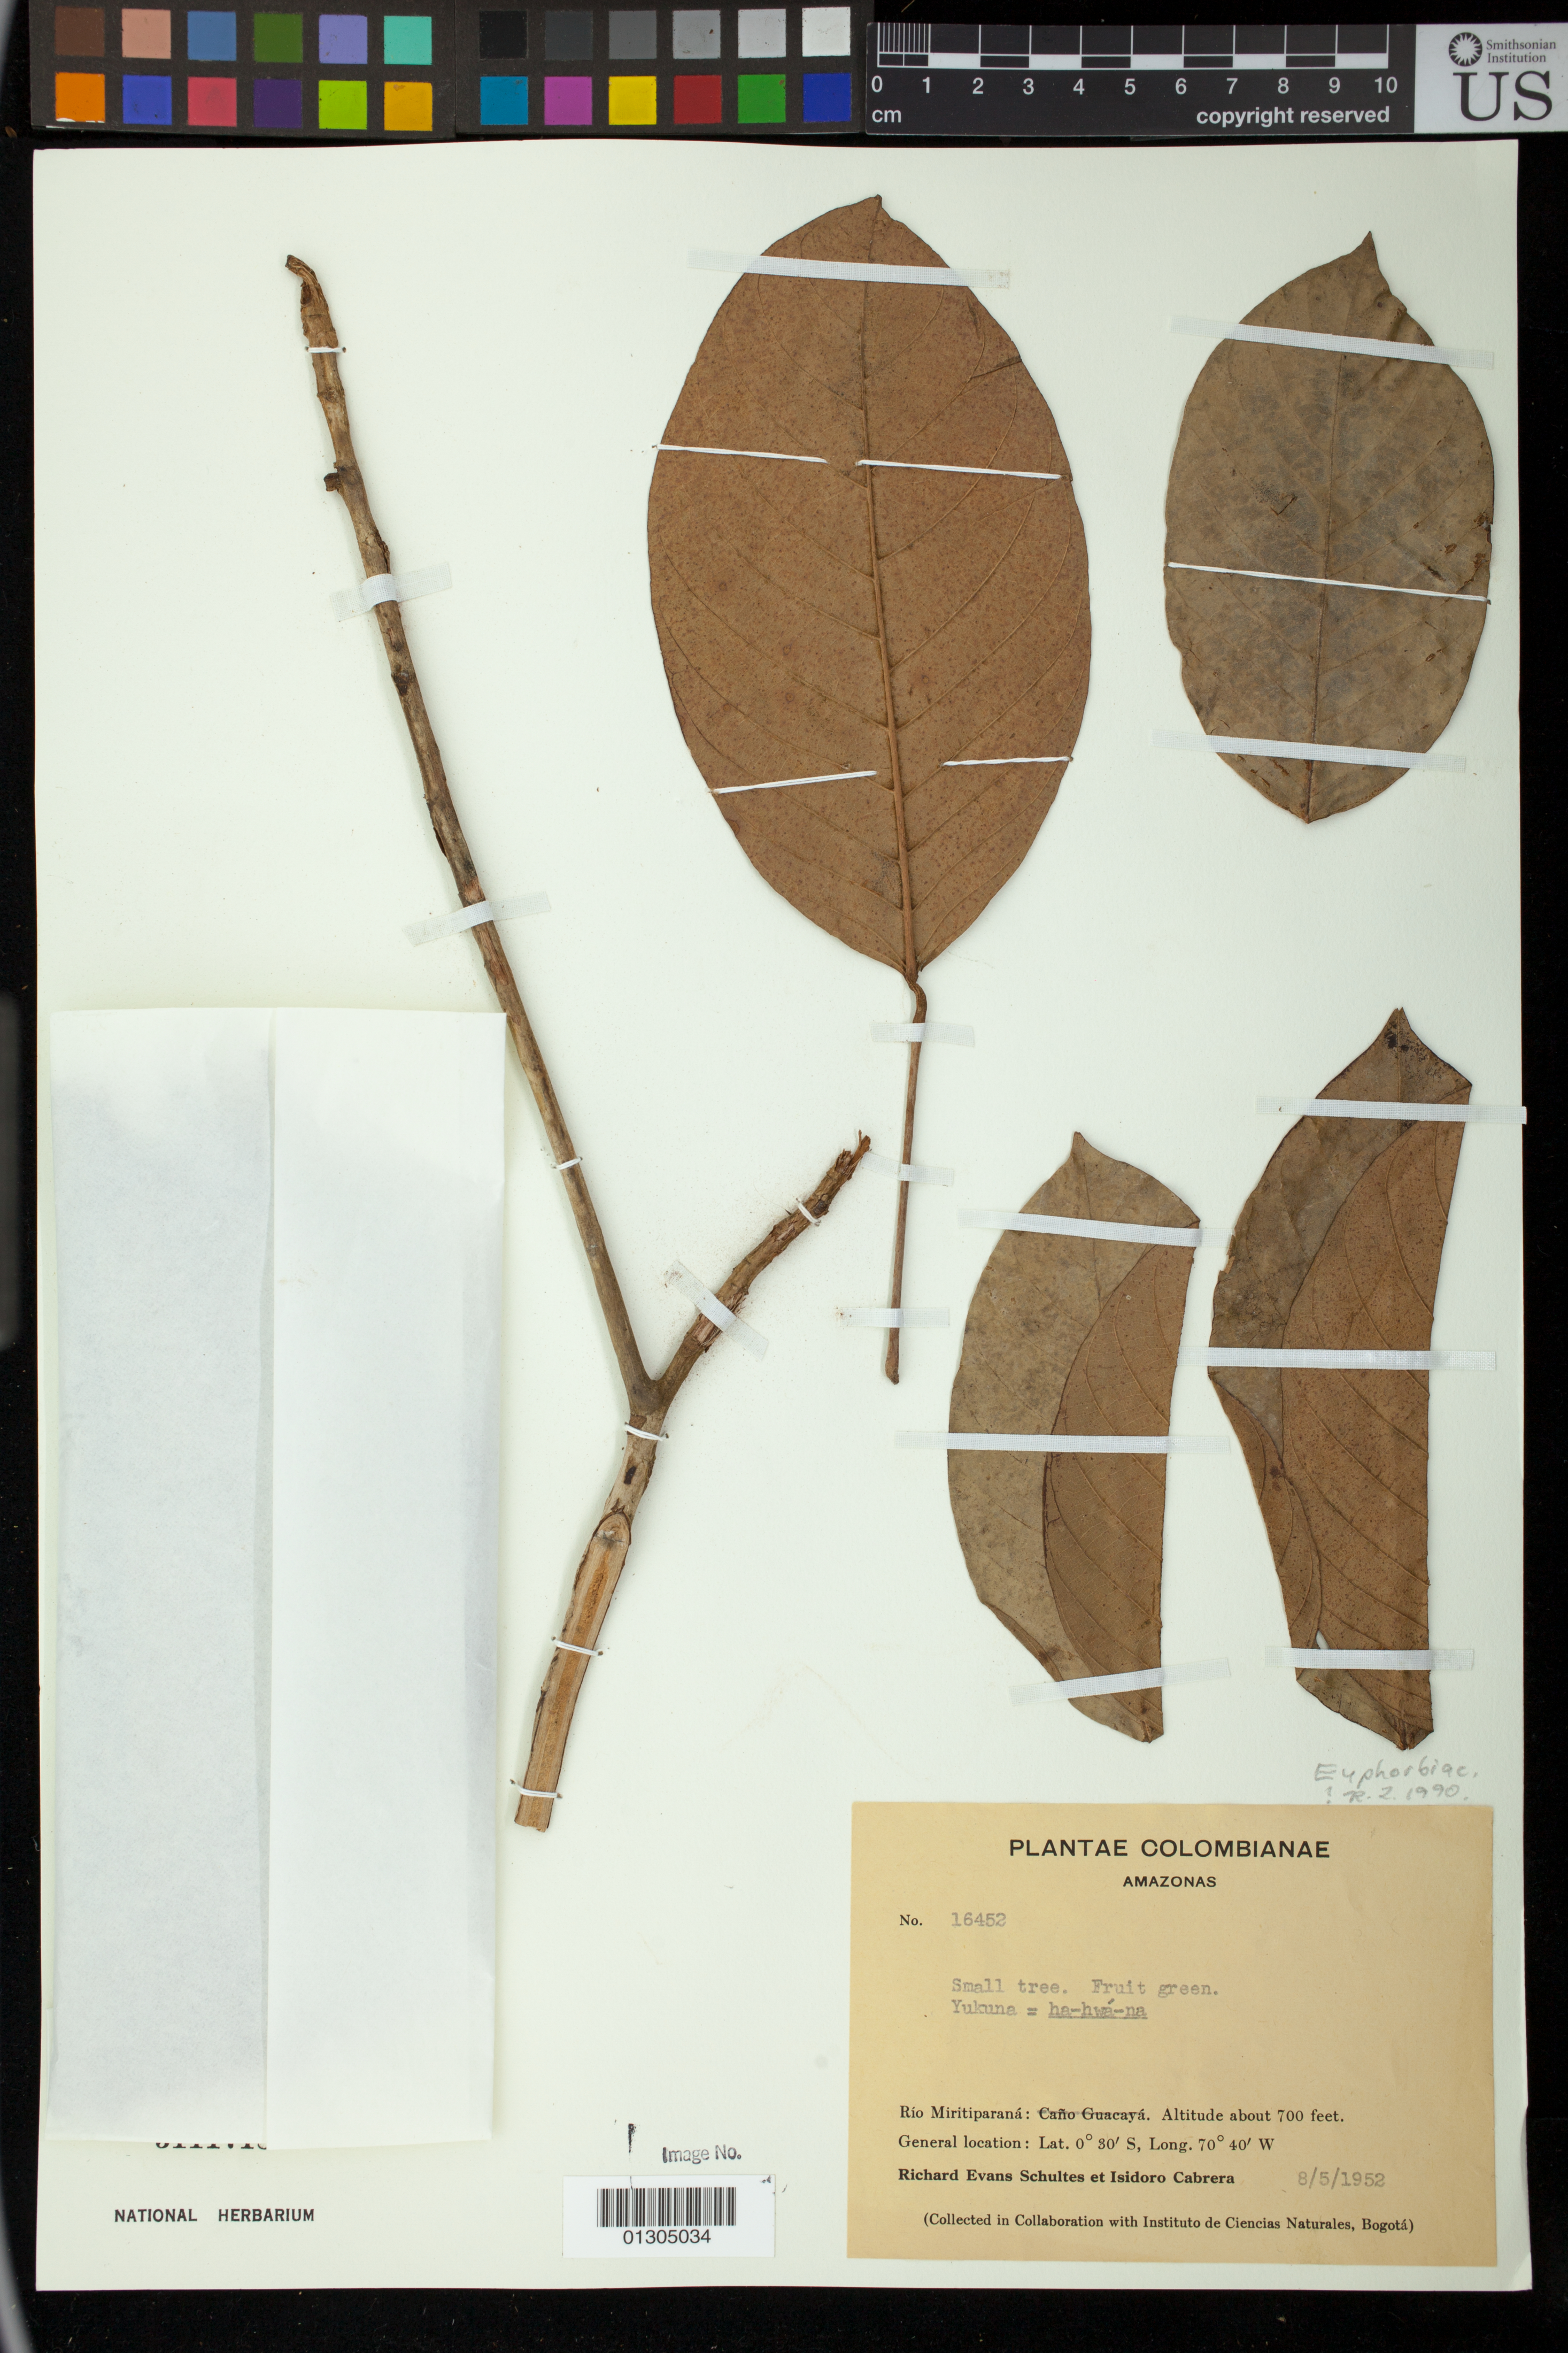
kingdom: Plantae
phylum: Tracheophyta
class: Magnoliopsida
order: Malpighiales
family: Euphorbiaceae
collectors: R. E. Schultes & I. Cabrera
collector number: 16452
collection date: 1952-05-08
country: Colombia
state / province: Amazonas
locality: Rio Miritiparana [Miriti Parana]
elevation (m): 213